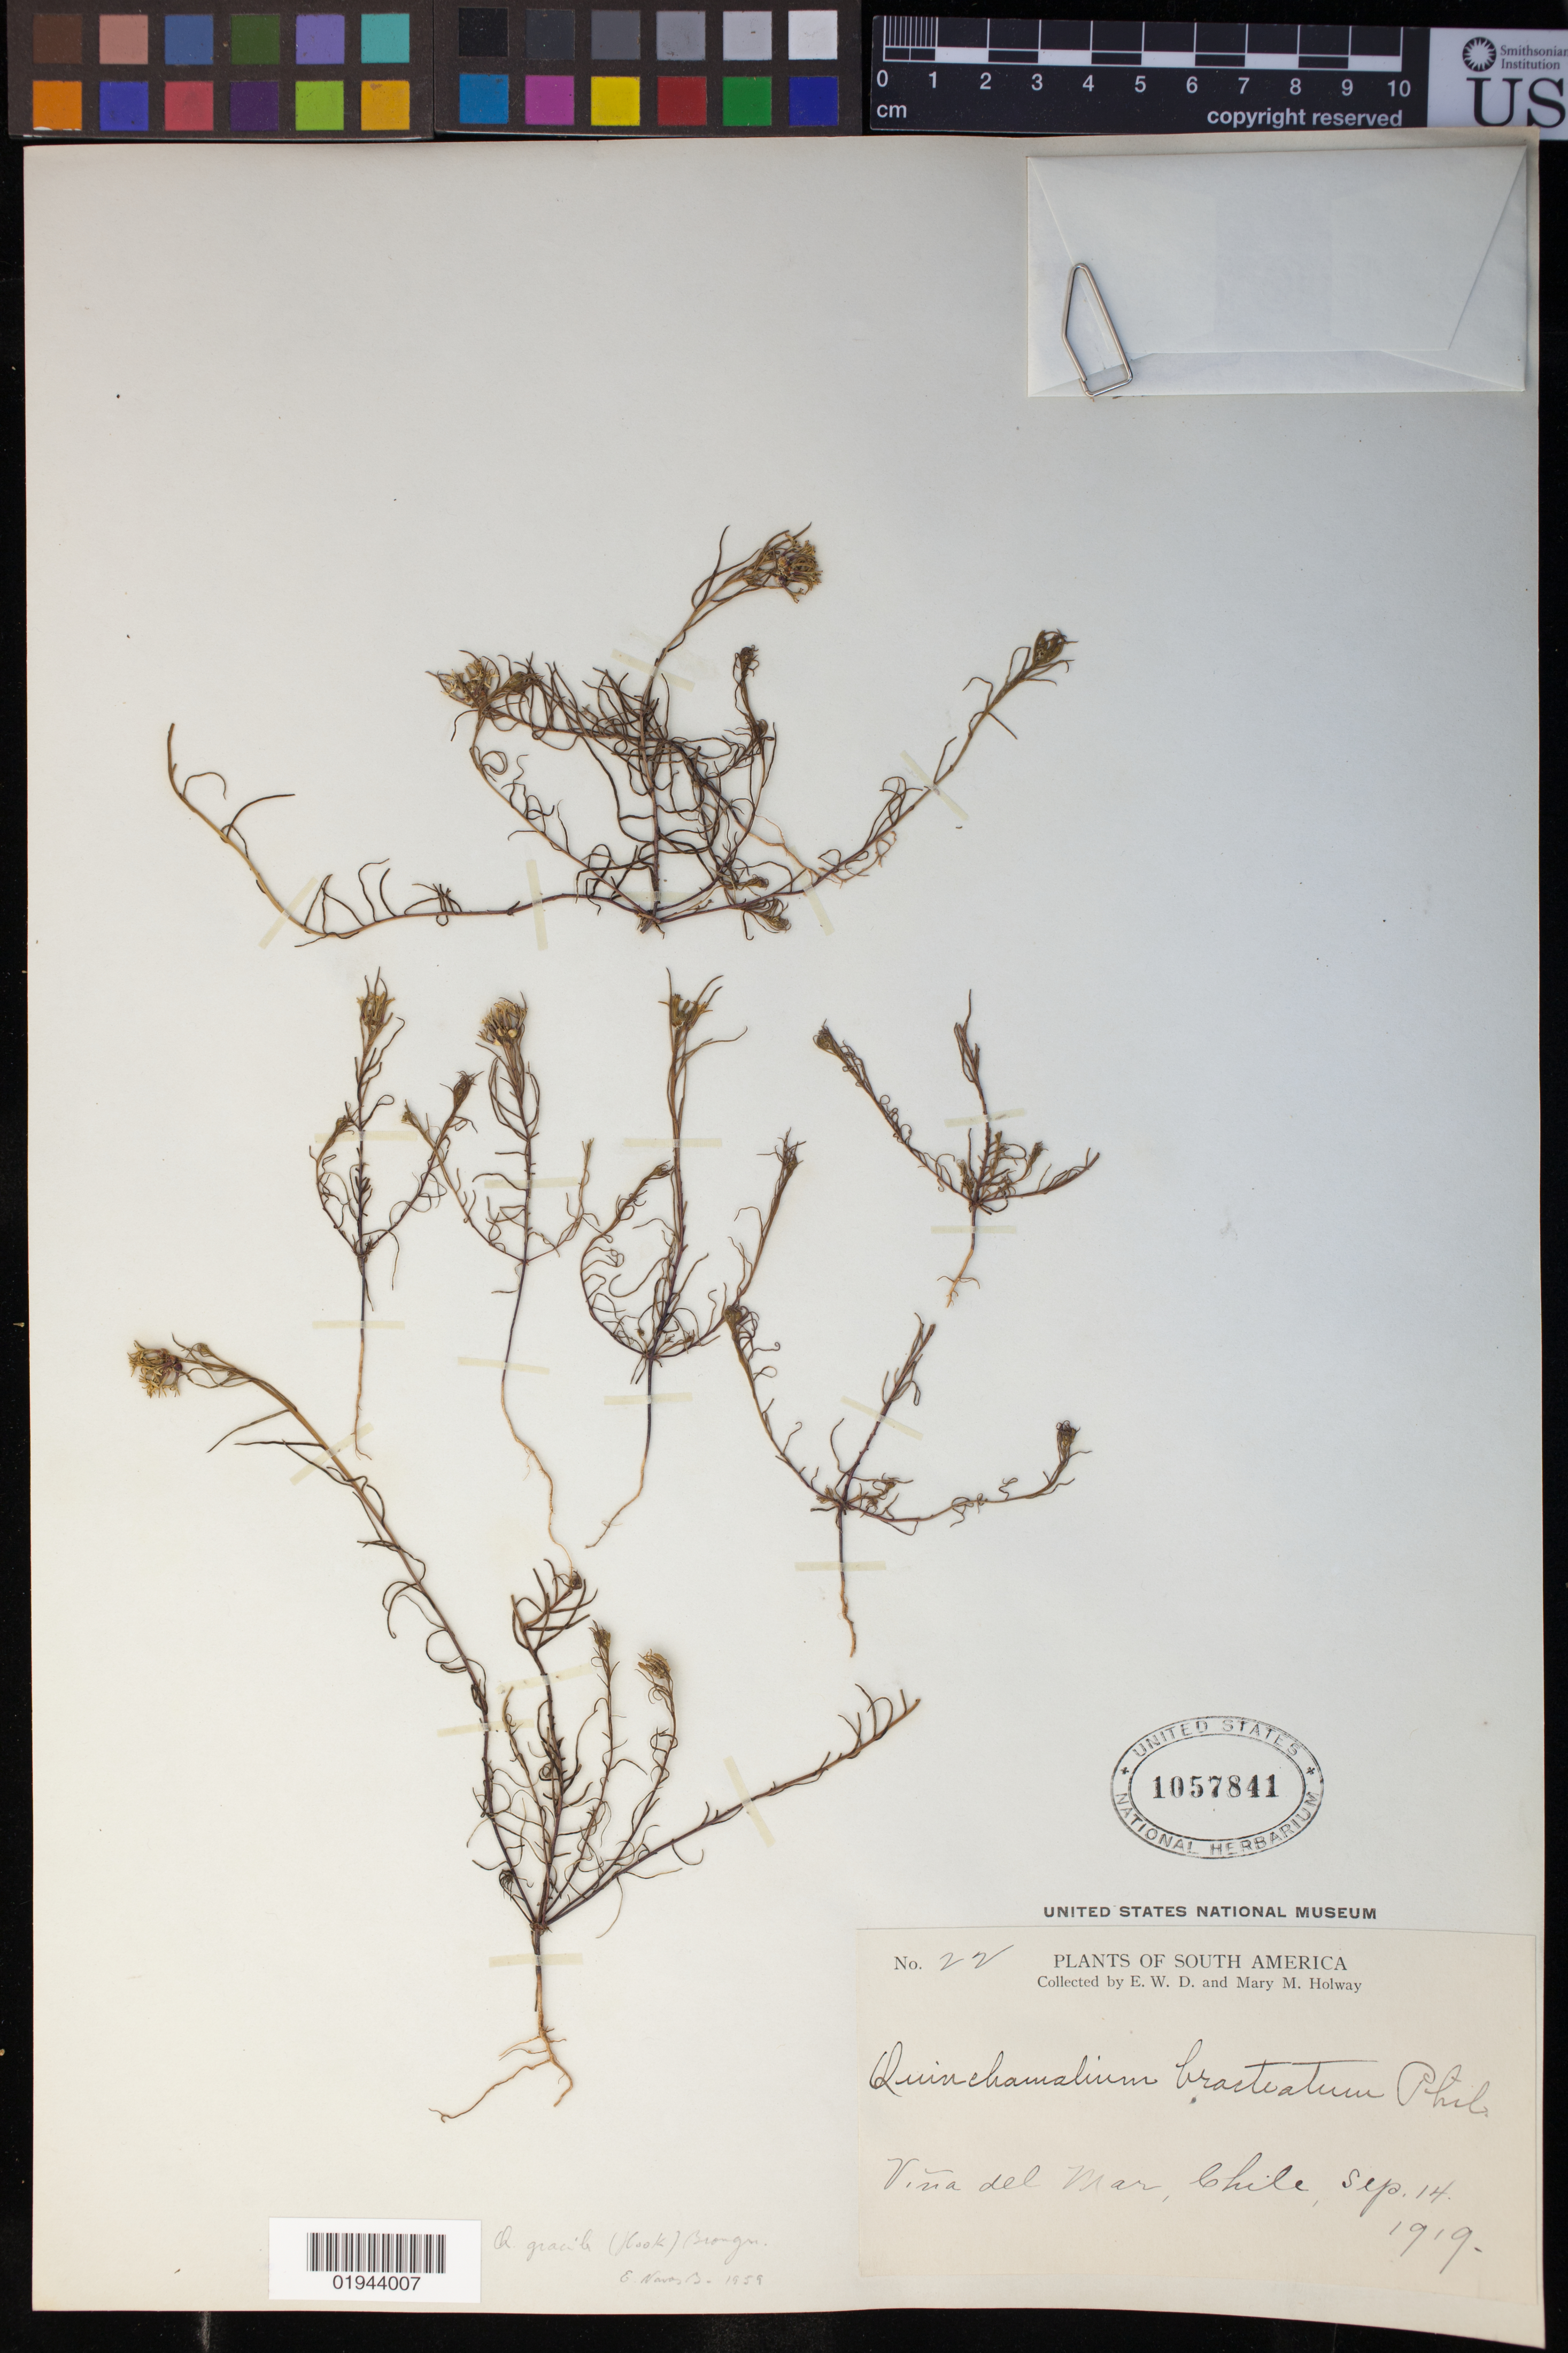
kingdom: Plantae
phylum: Tracheophyta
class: Magnoliopsida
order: Santalales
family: Schoepfiaceae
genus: Quinchamalium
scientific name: Quinchamalium gracile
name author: Brongn.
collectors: E. W. D. Holway & M. M. Holway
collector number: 22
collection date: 1919-09-14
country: Chile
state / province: Valparaíso (V)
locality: ViÃ±a del Mar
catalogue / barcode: US 1057841